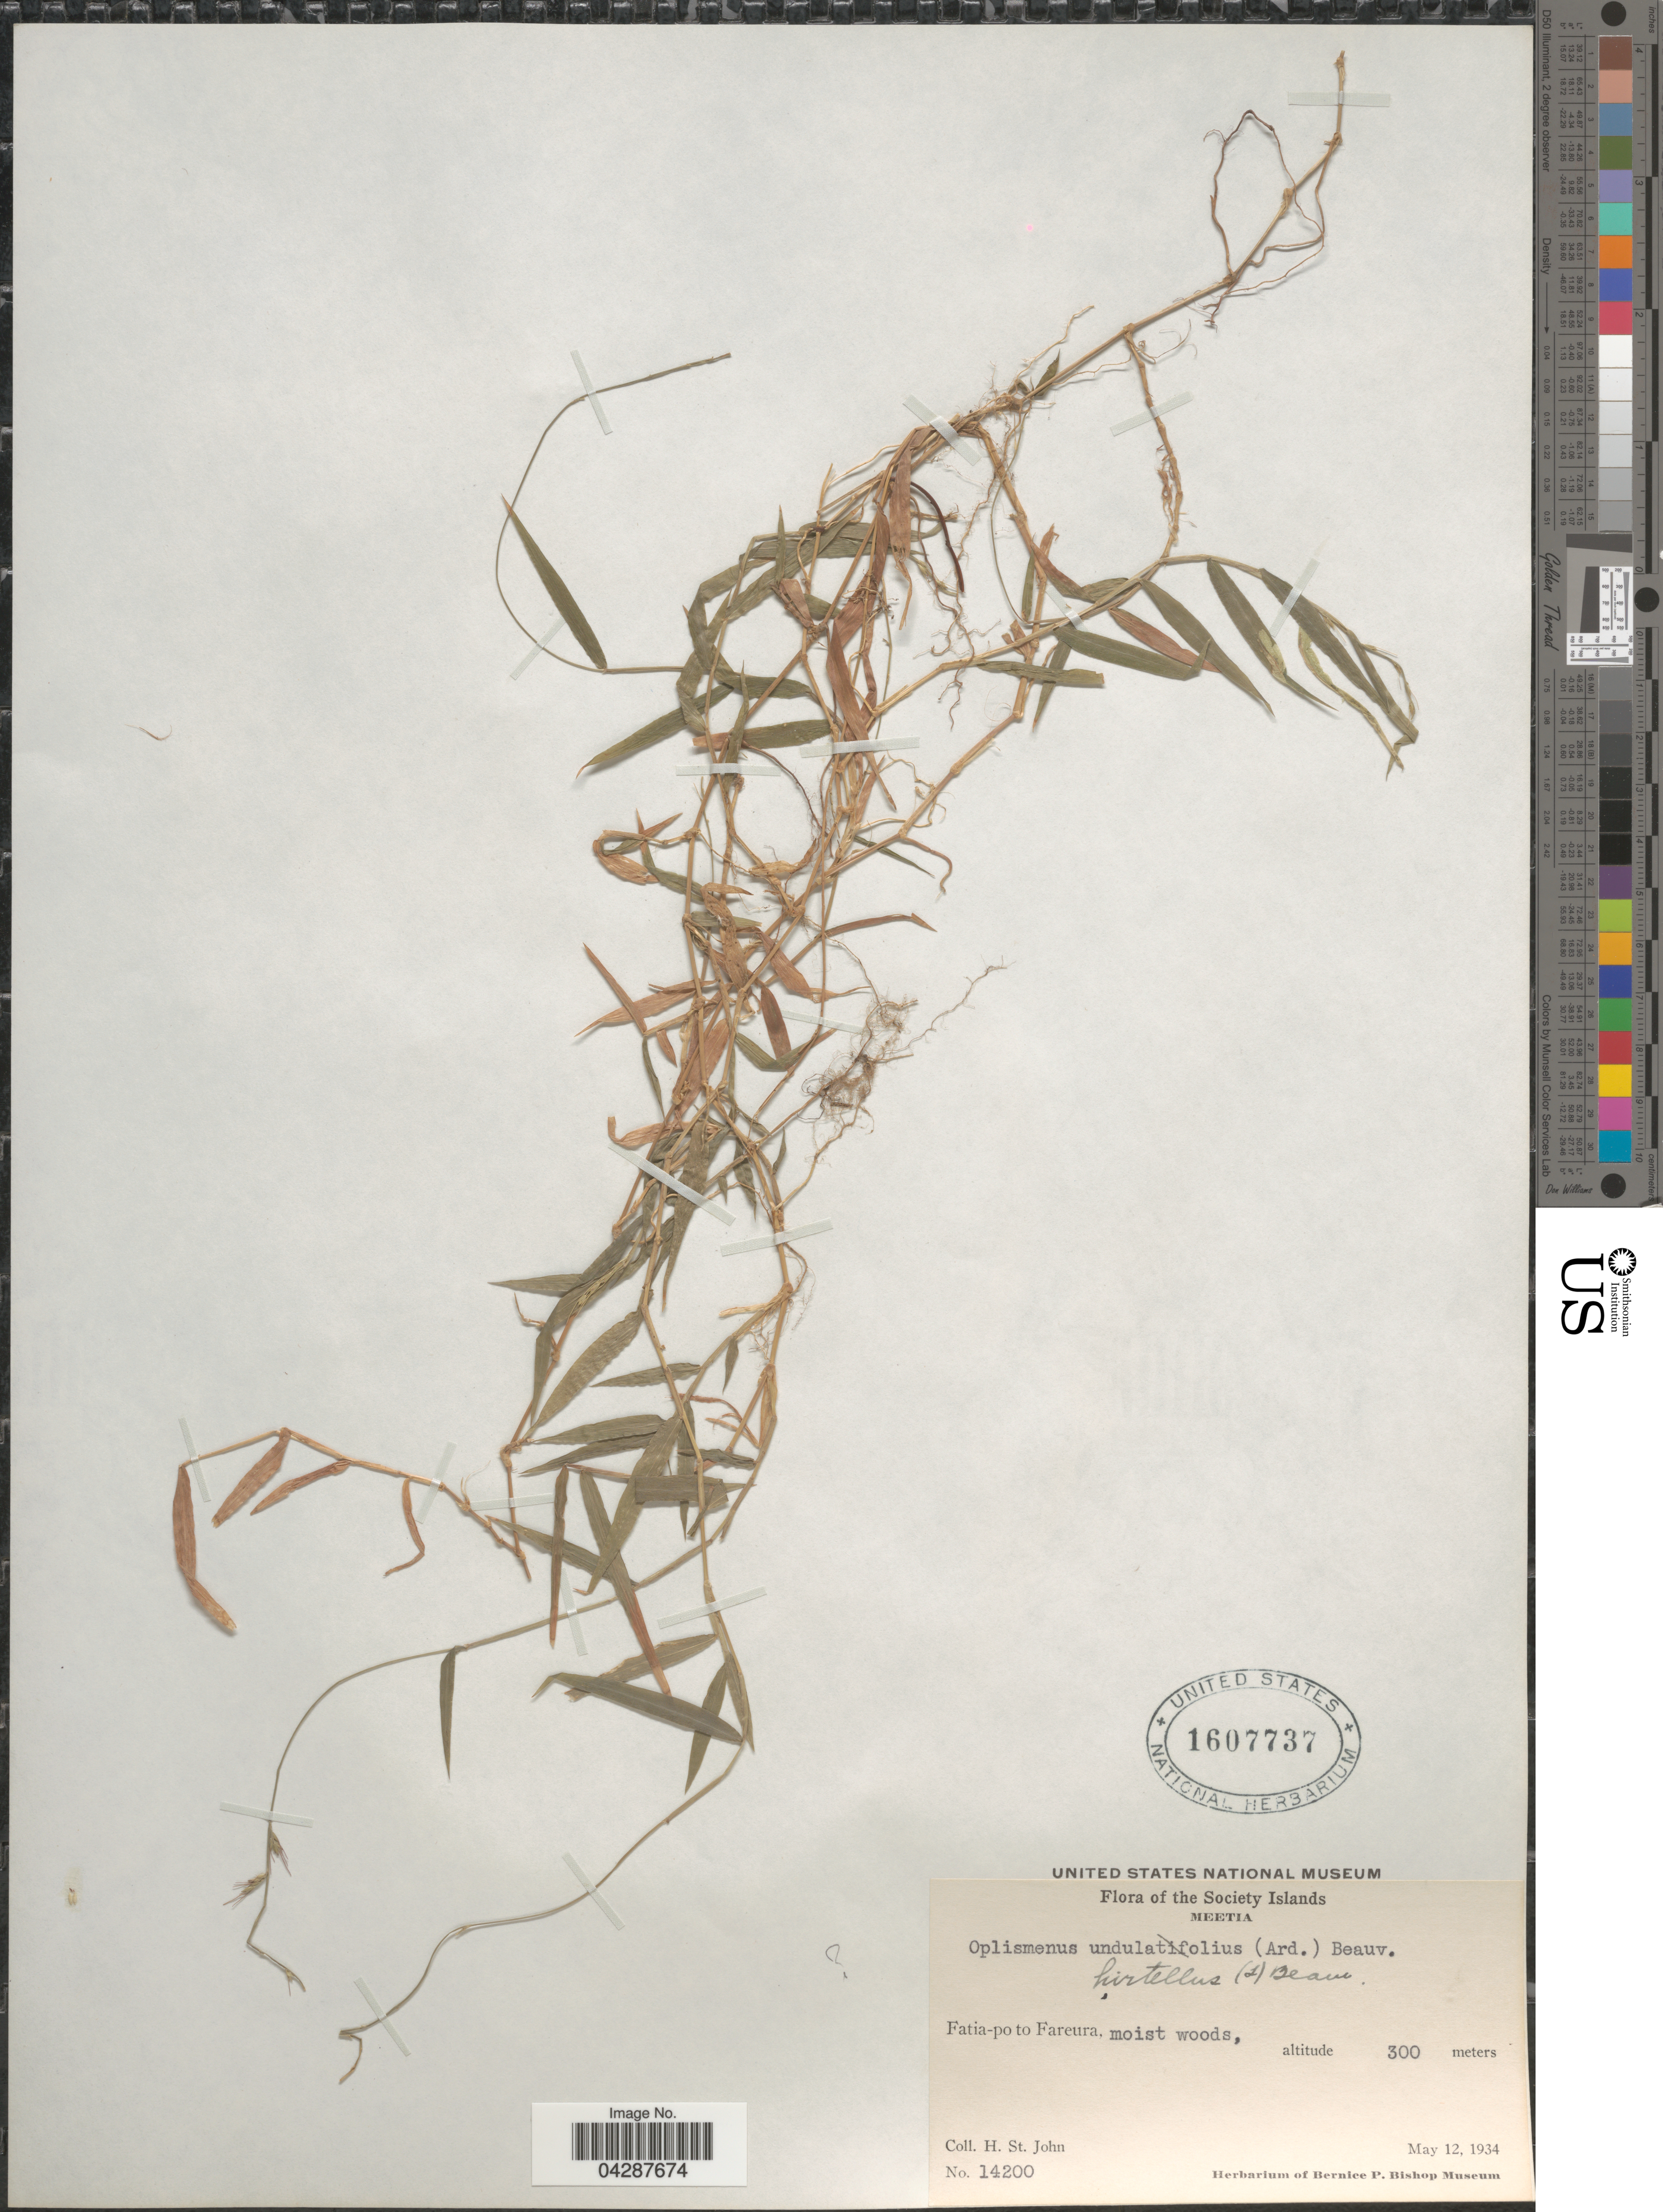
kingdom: Plantae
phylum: Tracheophyta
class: Liliopsida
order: Poales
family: Poaceae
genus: Oplismenus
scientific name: Oplismenus hirtellus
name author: (L.) P. Beauv.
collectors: H. St. John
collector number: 14200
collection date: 1935-05-12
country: French Polynesia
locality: The Society Islands. Meetia. Fatia-po to Fareura.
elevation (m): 300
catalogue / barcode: US 1607737